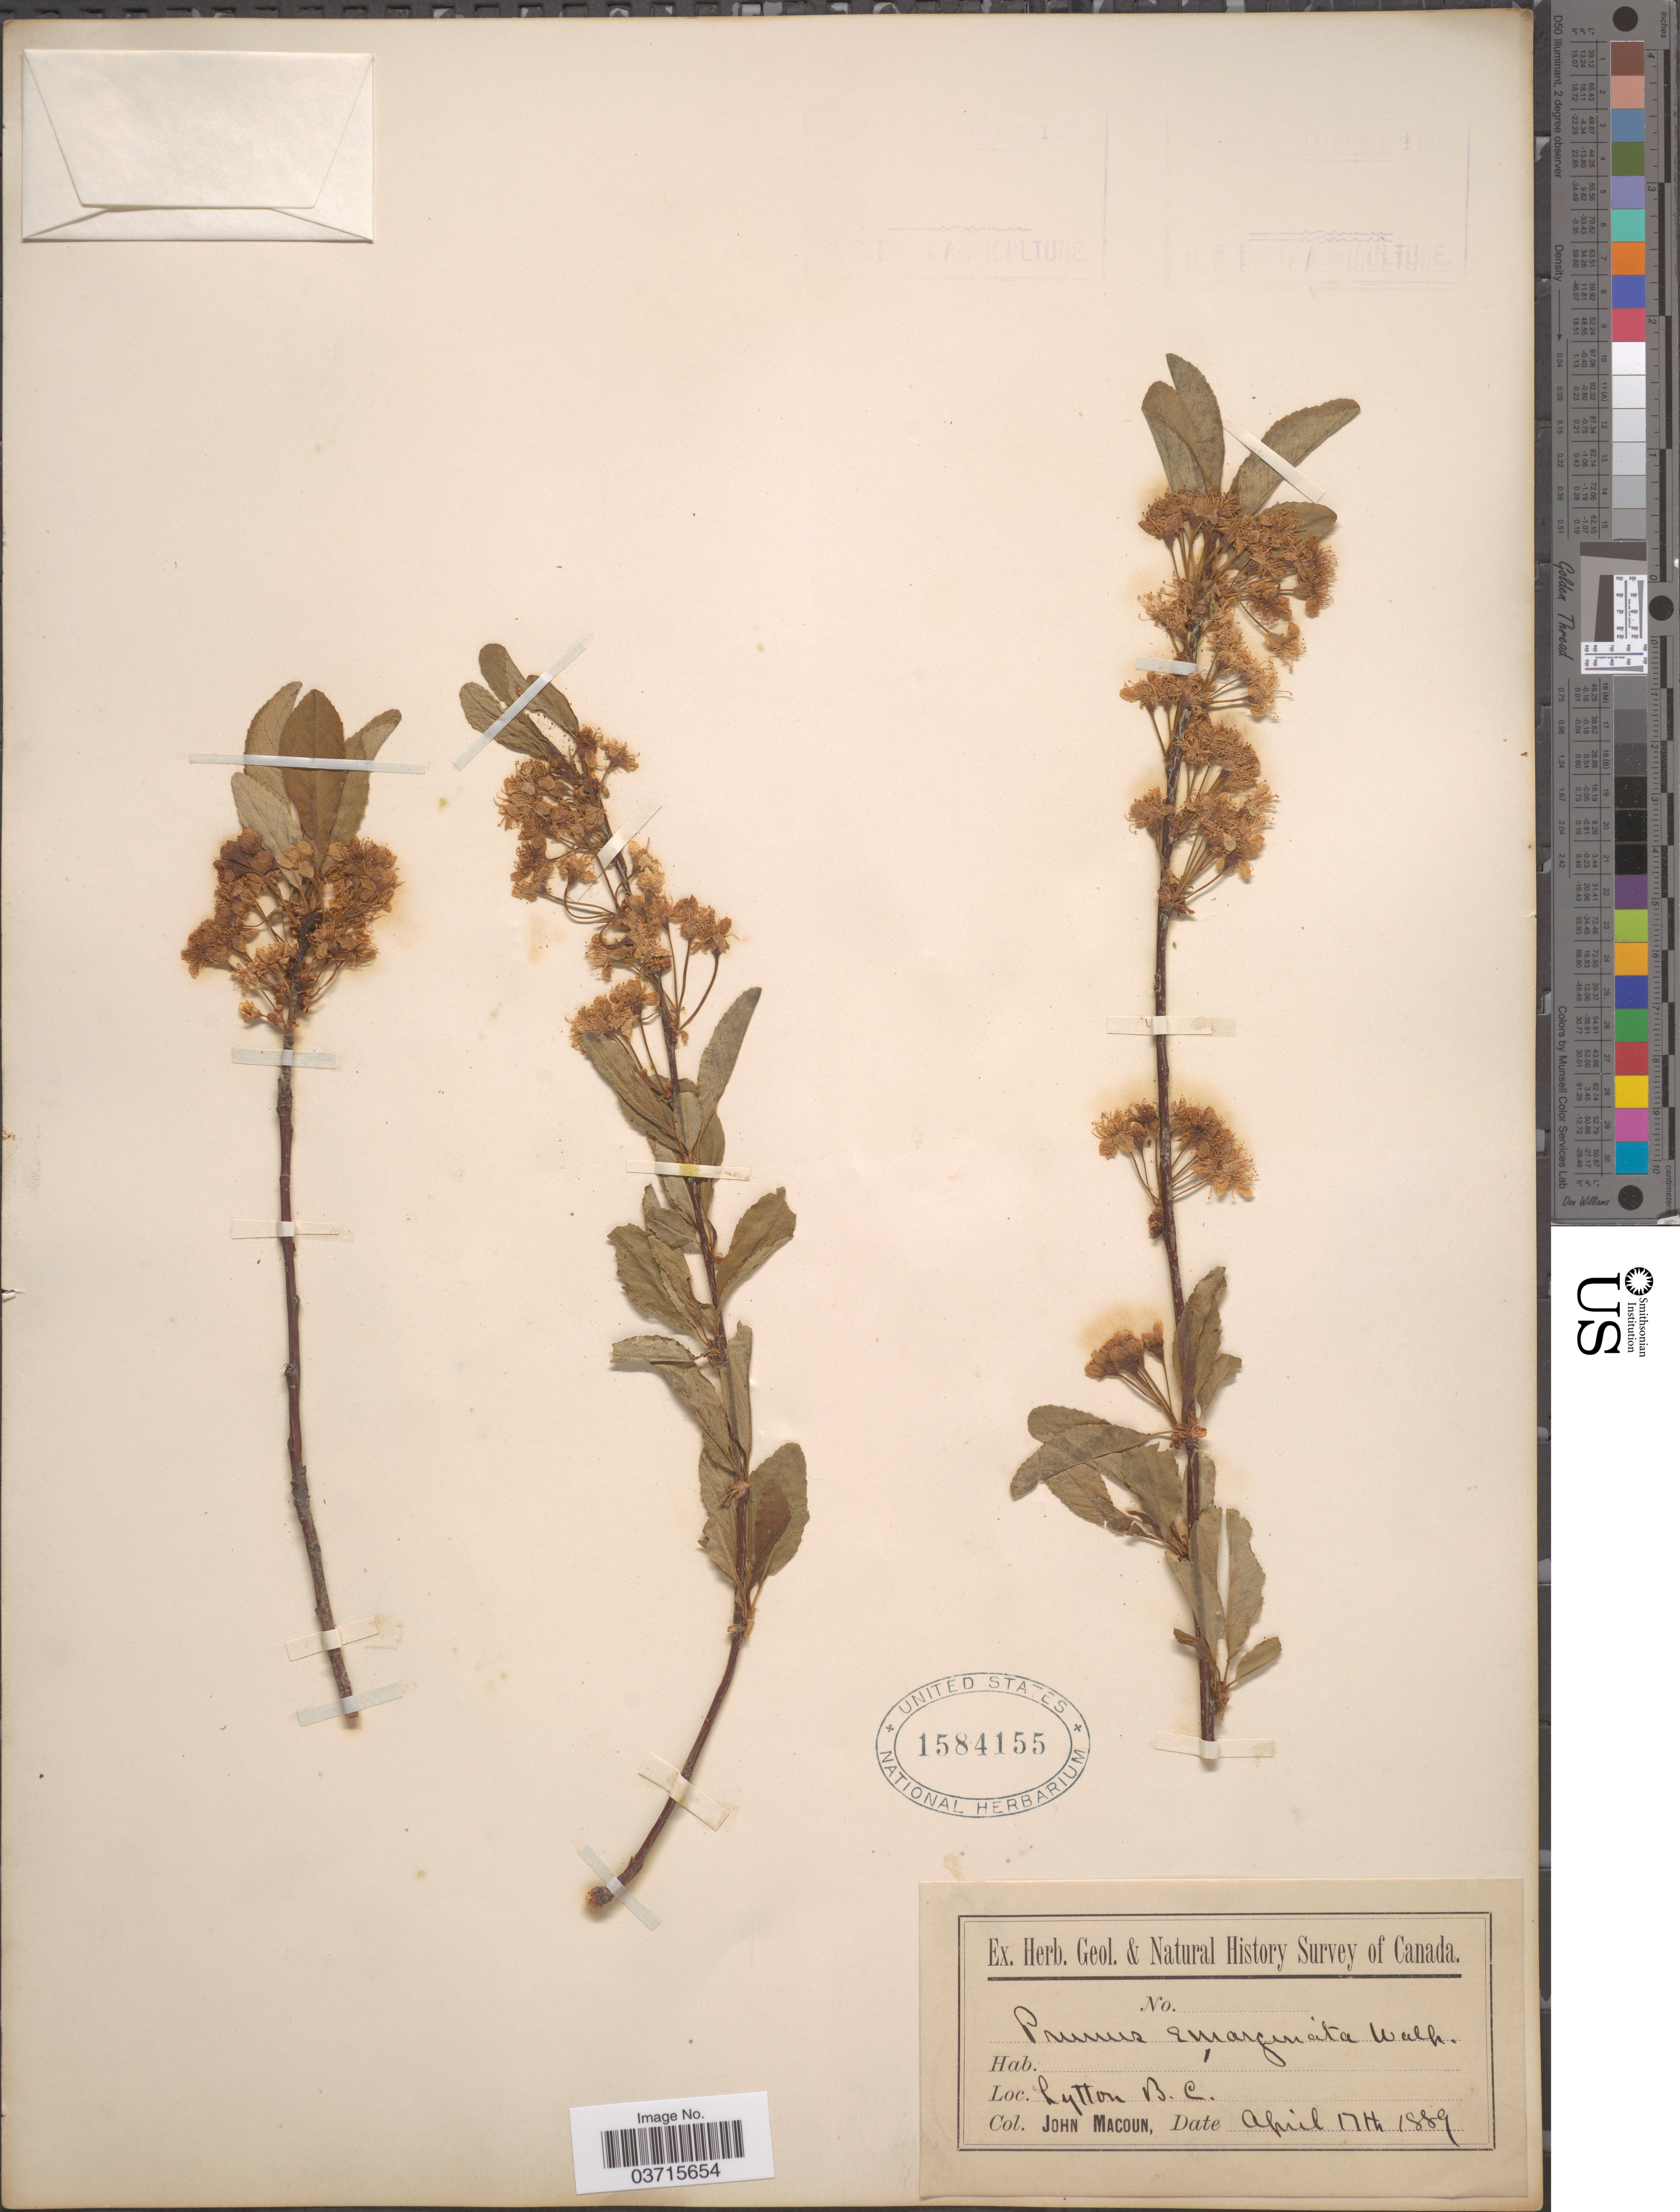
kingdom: Plantae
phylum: Tracheophyta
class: Magnoliopsida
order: Rosales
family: Rosaceae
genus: Prunus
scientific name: Prunus emarginata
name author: (Douglas ex Hook.) Eaton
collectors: J. Macoun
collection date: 1889-04-17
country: Canada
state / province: British Columbia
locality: Lytton.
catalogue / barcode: US 1584155